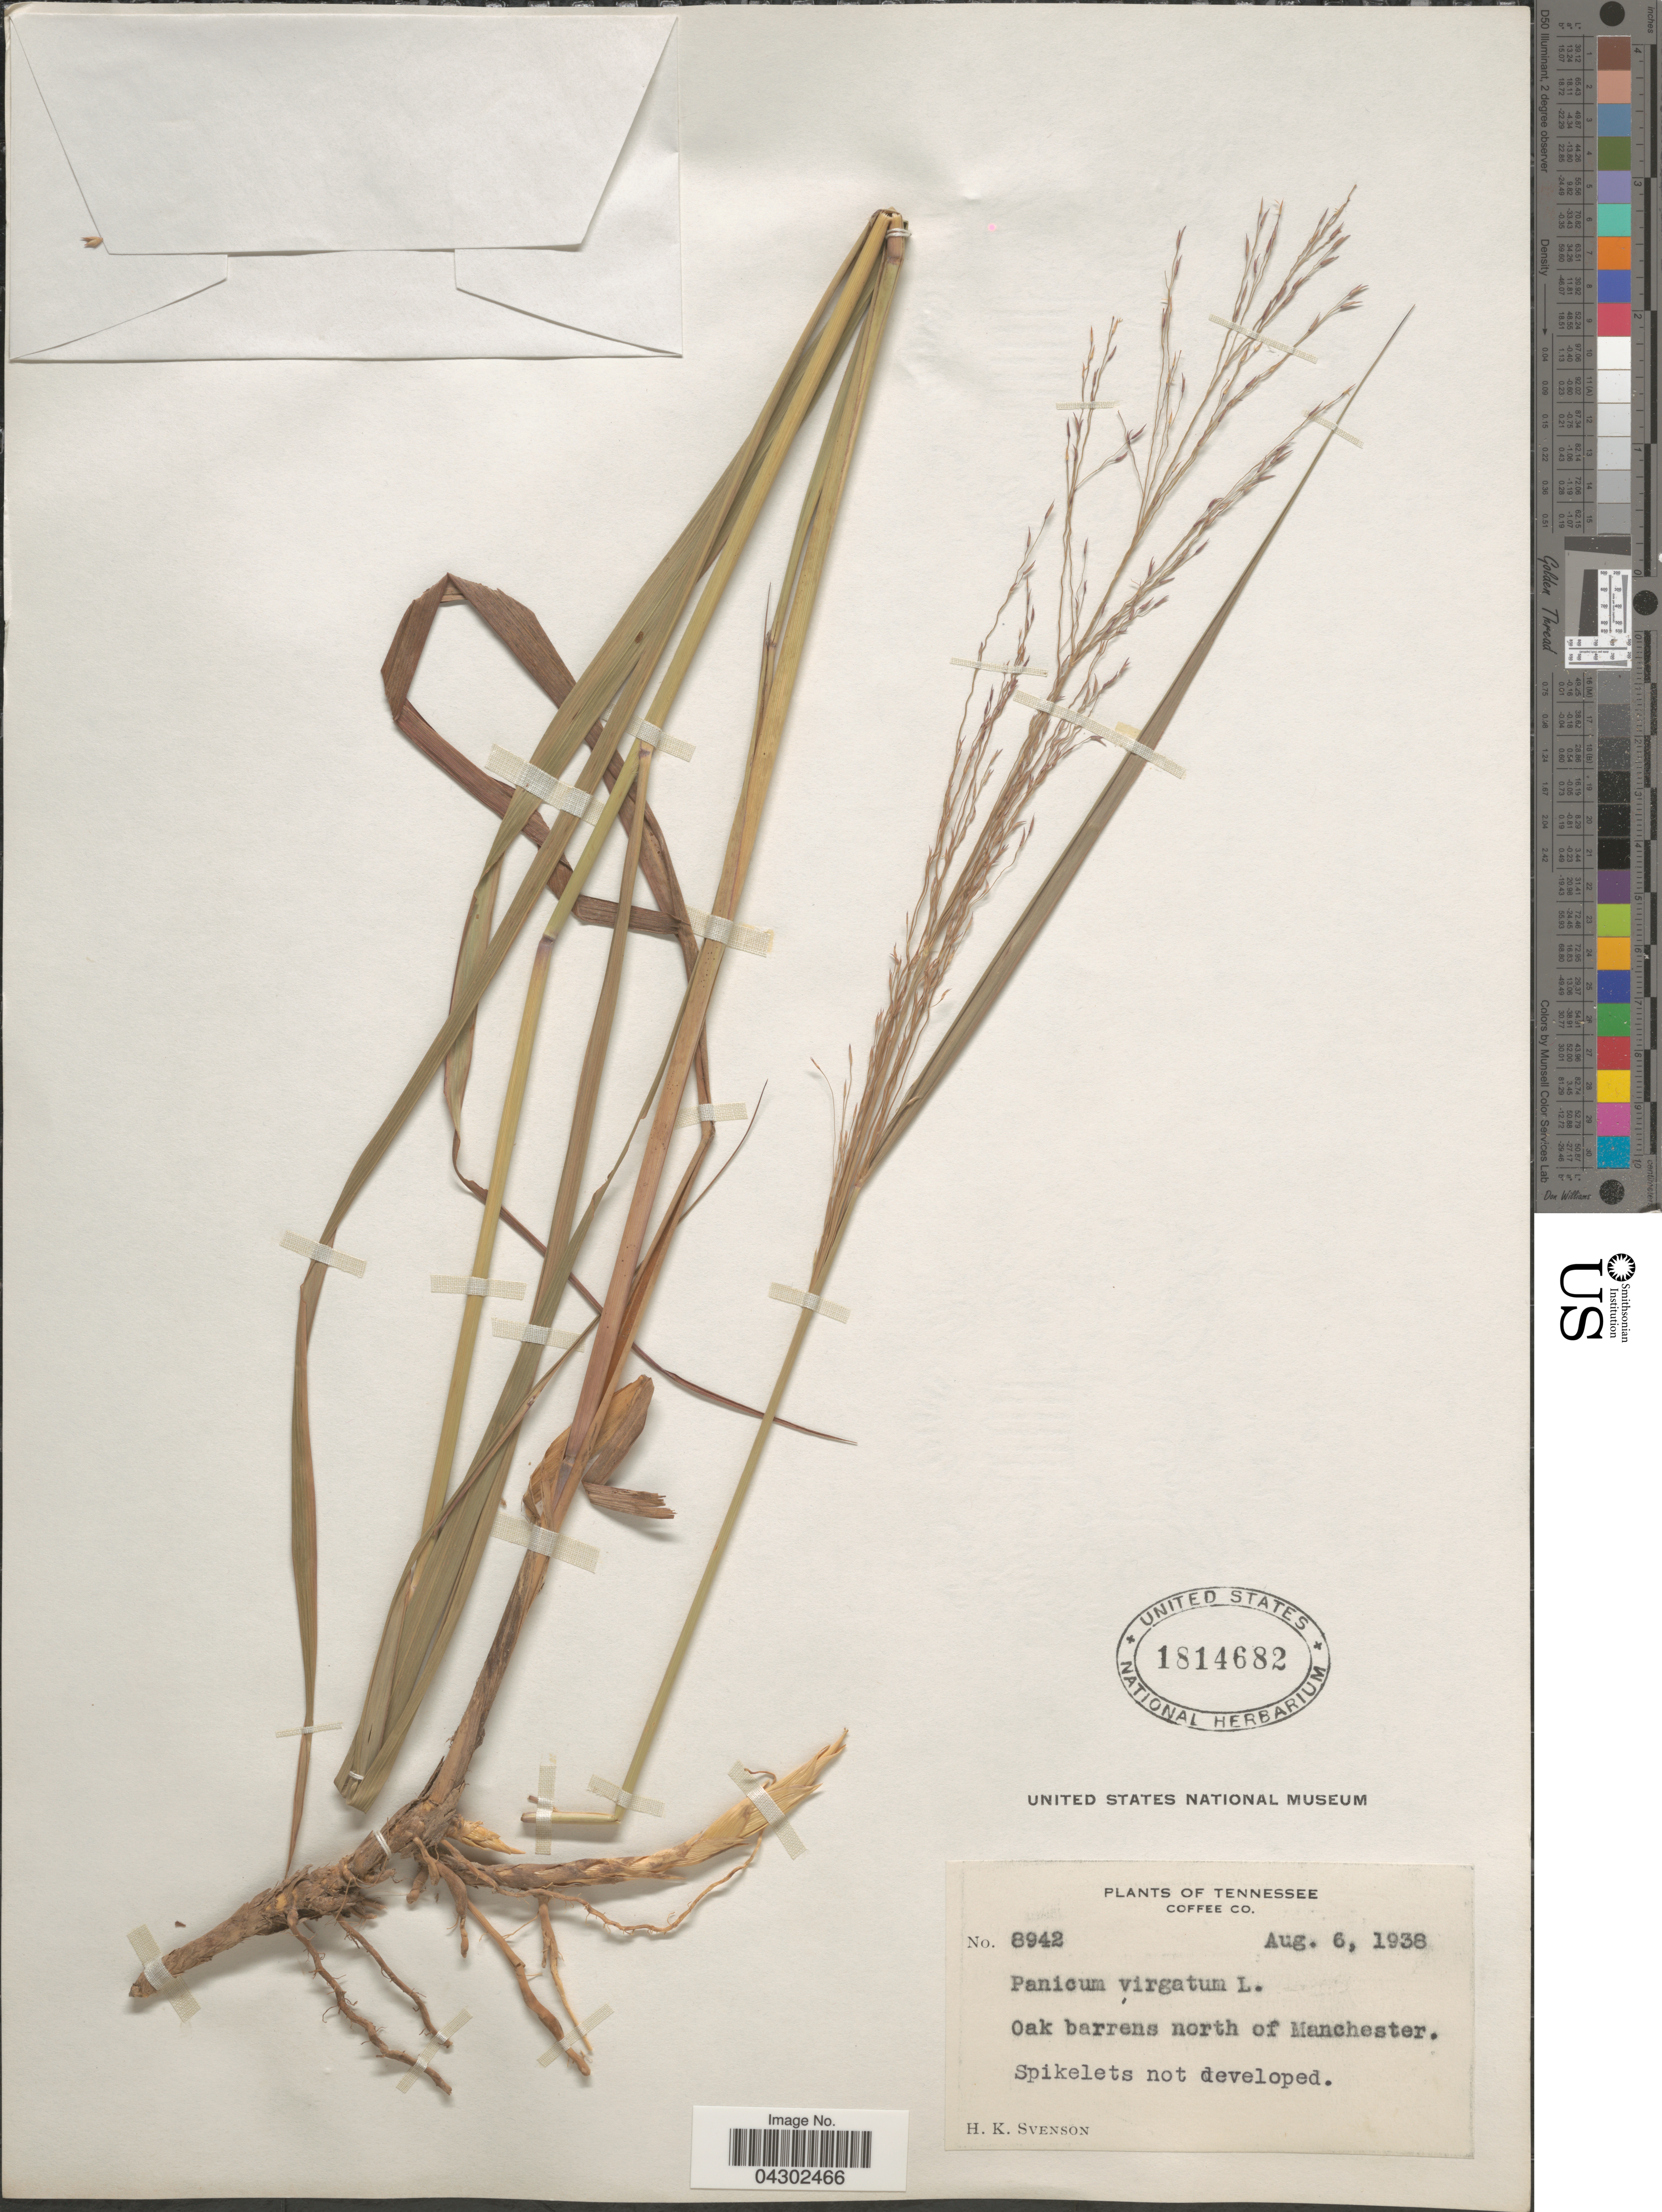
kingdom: Plantae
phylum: Tracheophyta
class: Liliopsida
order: Poales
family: Poaceae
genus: Panicum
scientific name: Panicum virgatum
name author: L.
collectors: H. K. Svenson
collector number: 8942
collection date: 1938-08-06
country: United States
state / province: Tennessee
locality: Coffee Co. Oak barrens north of Manchester.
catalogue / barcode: US 1814682